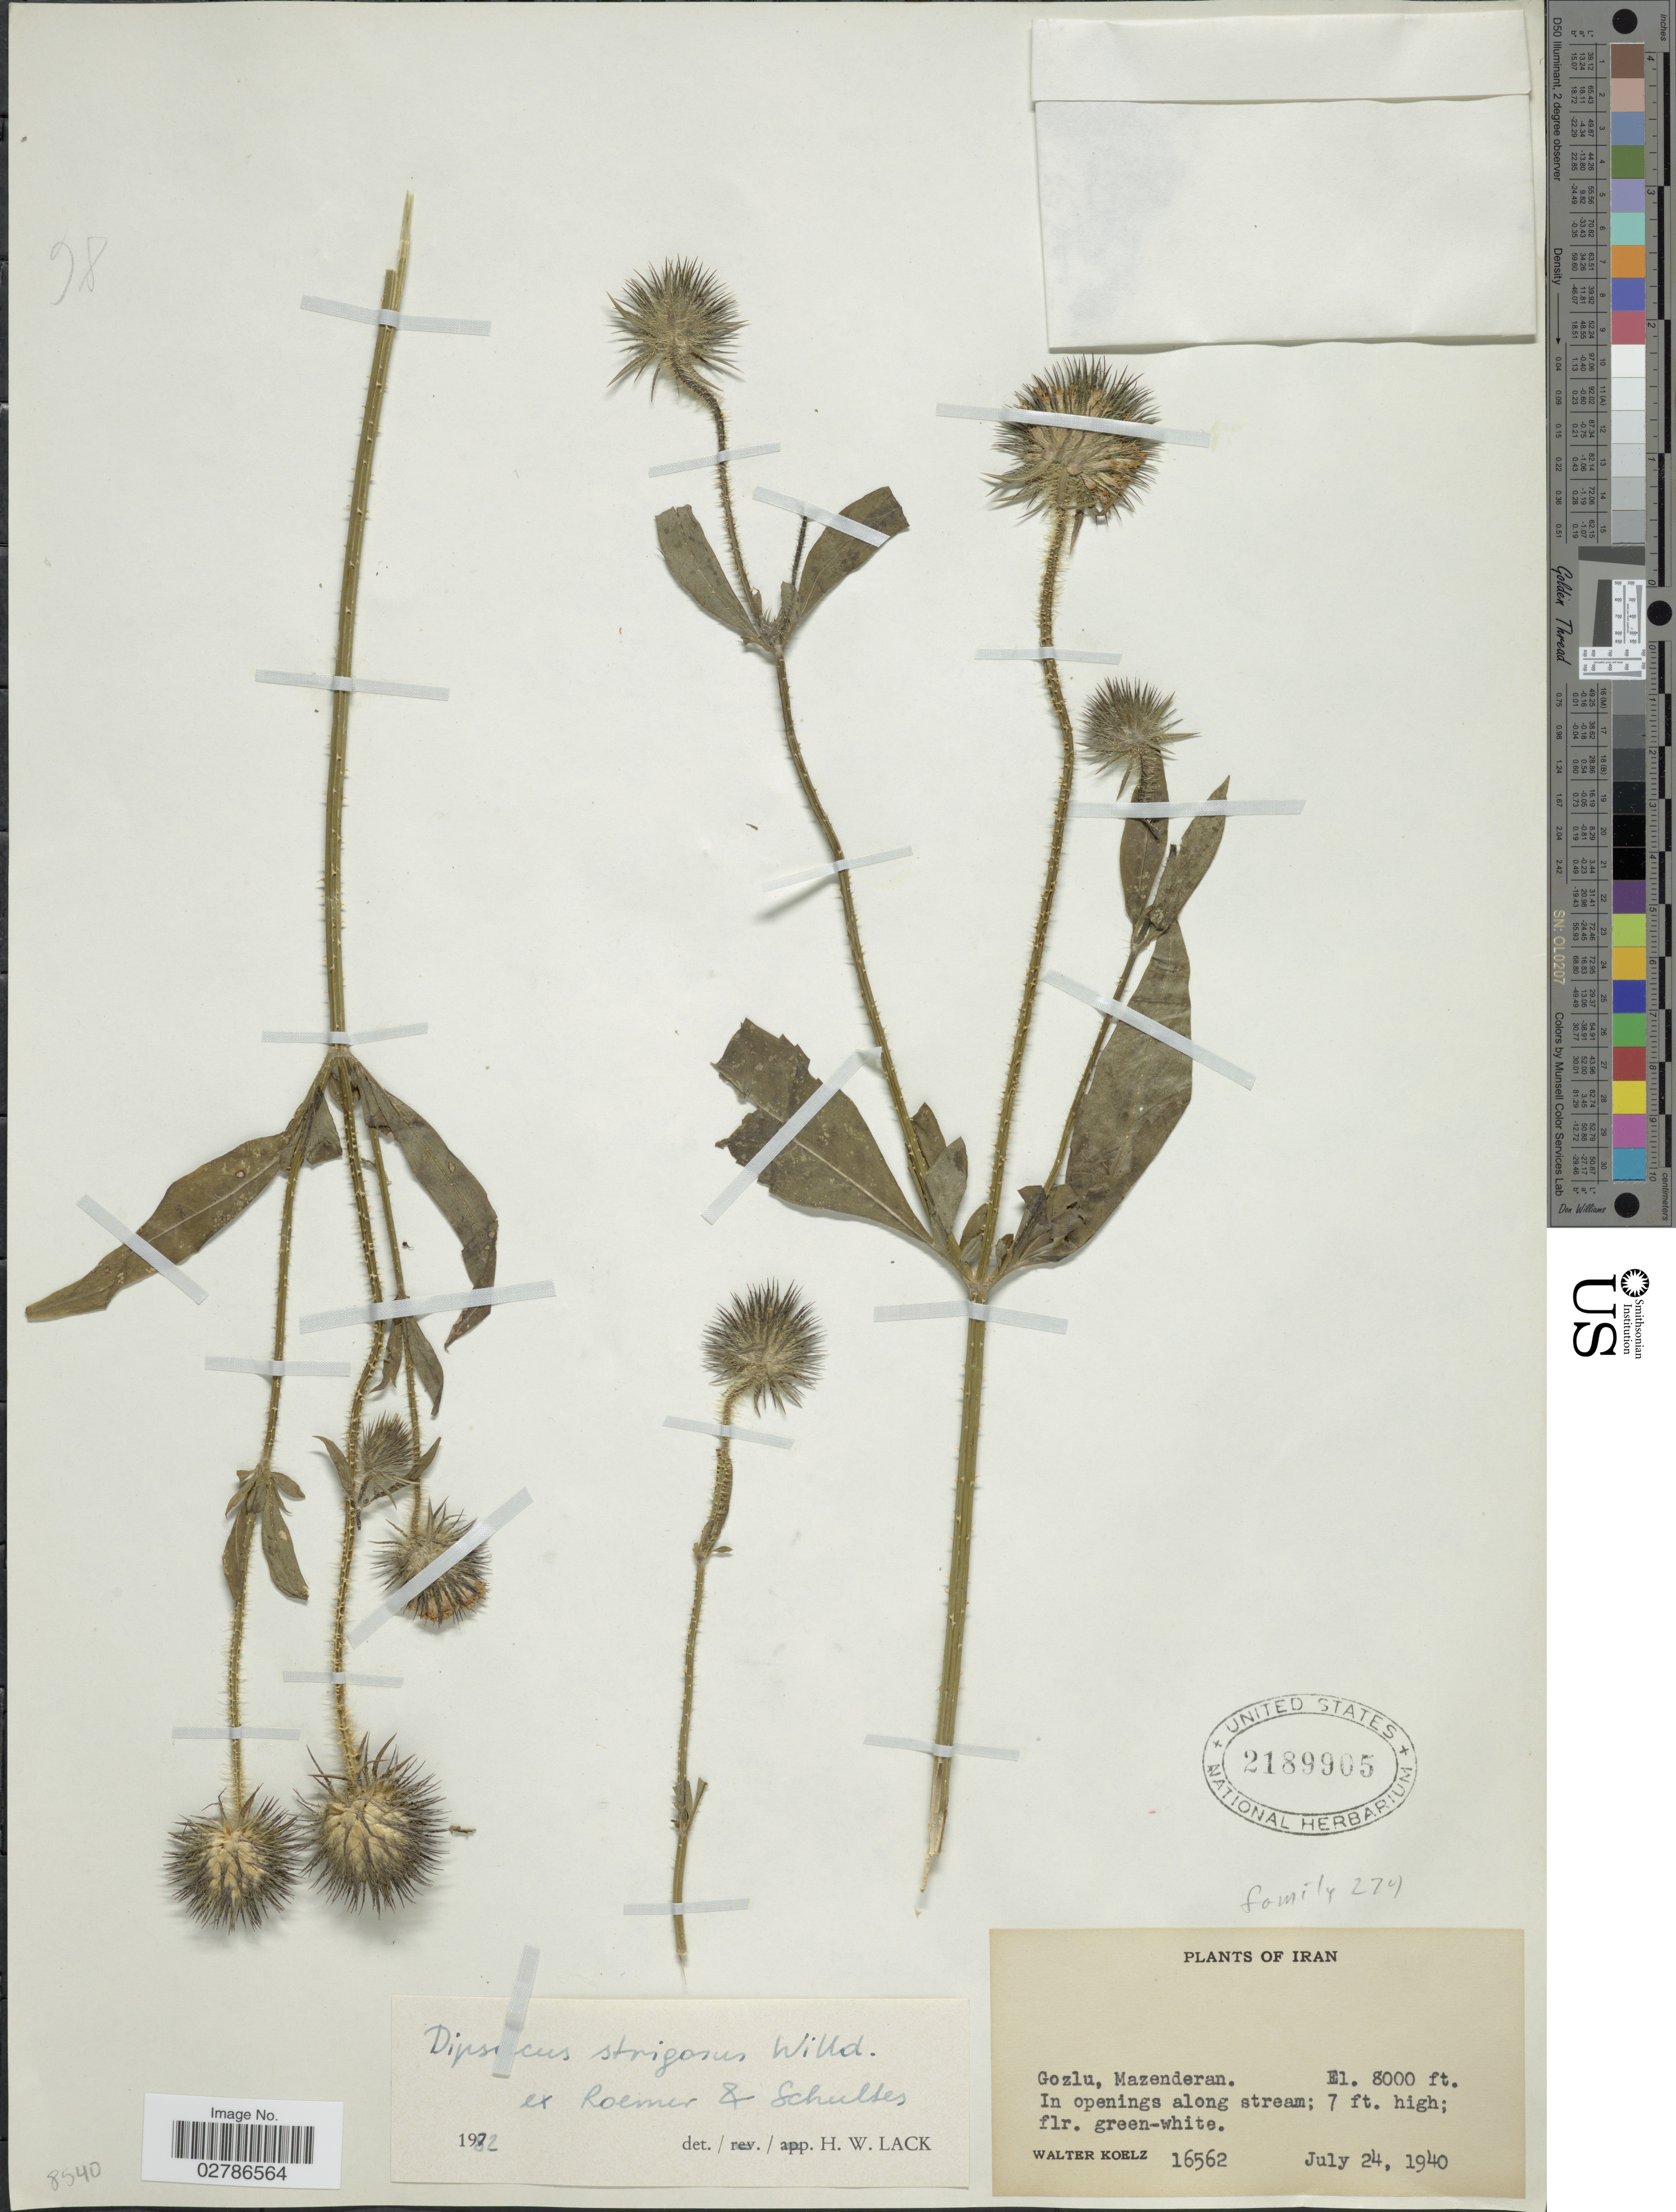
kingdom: Plantae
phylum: Tracheophyta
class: Magnoliopsida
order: Dipsacales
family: Caprifoliaceae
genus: Dipsacus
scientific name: Dipsacus strigosus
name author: Willd.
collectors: W. N. Koelz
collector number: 16562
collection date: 1940-07-24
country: Iran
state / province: Mazandaran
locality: Gozlu, Mazenderan.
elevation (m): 2438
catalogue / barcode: US 2189905